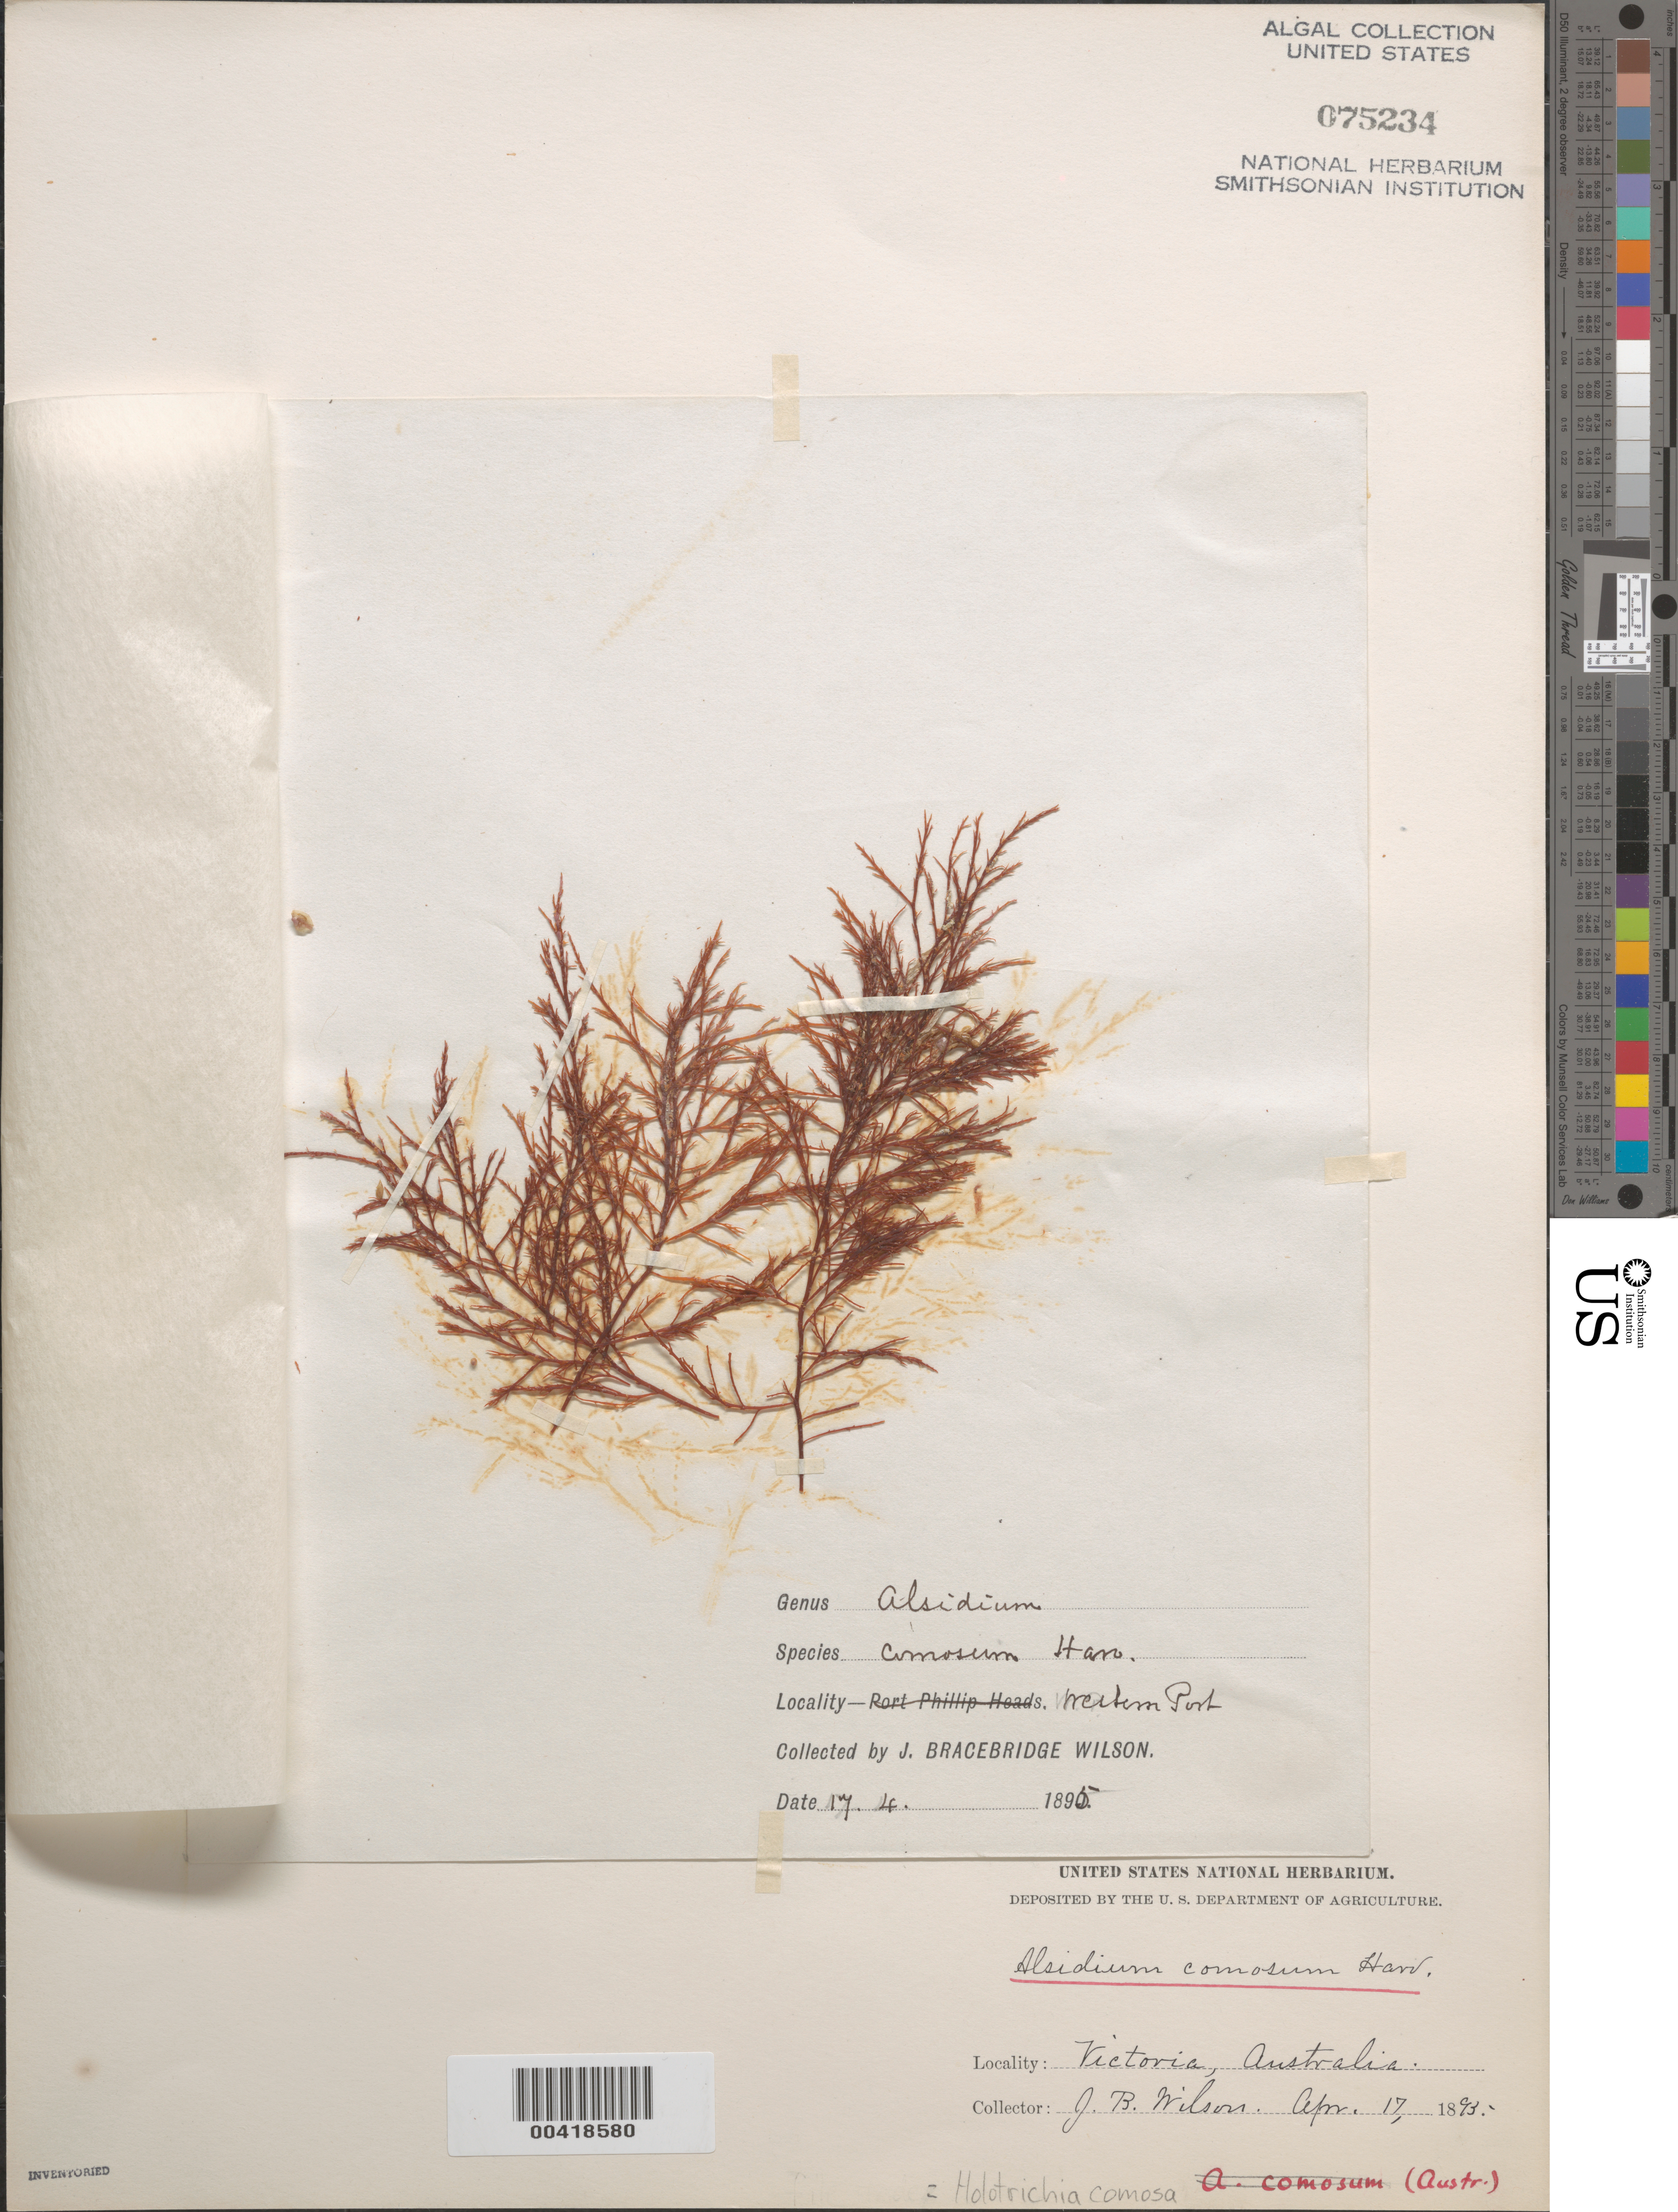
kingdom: Plantae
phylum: Rhodophyta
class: Florideophyceae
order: Ceramiales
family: Rhodomelaceae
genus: Holotrichia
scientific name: Holotrichia comosa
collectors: J. B. Wilson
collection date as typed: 17 Apr 1895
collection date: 1895-04-17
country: Australia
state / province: Victoria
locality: Western Port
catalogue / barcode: US 75234